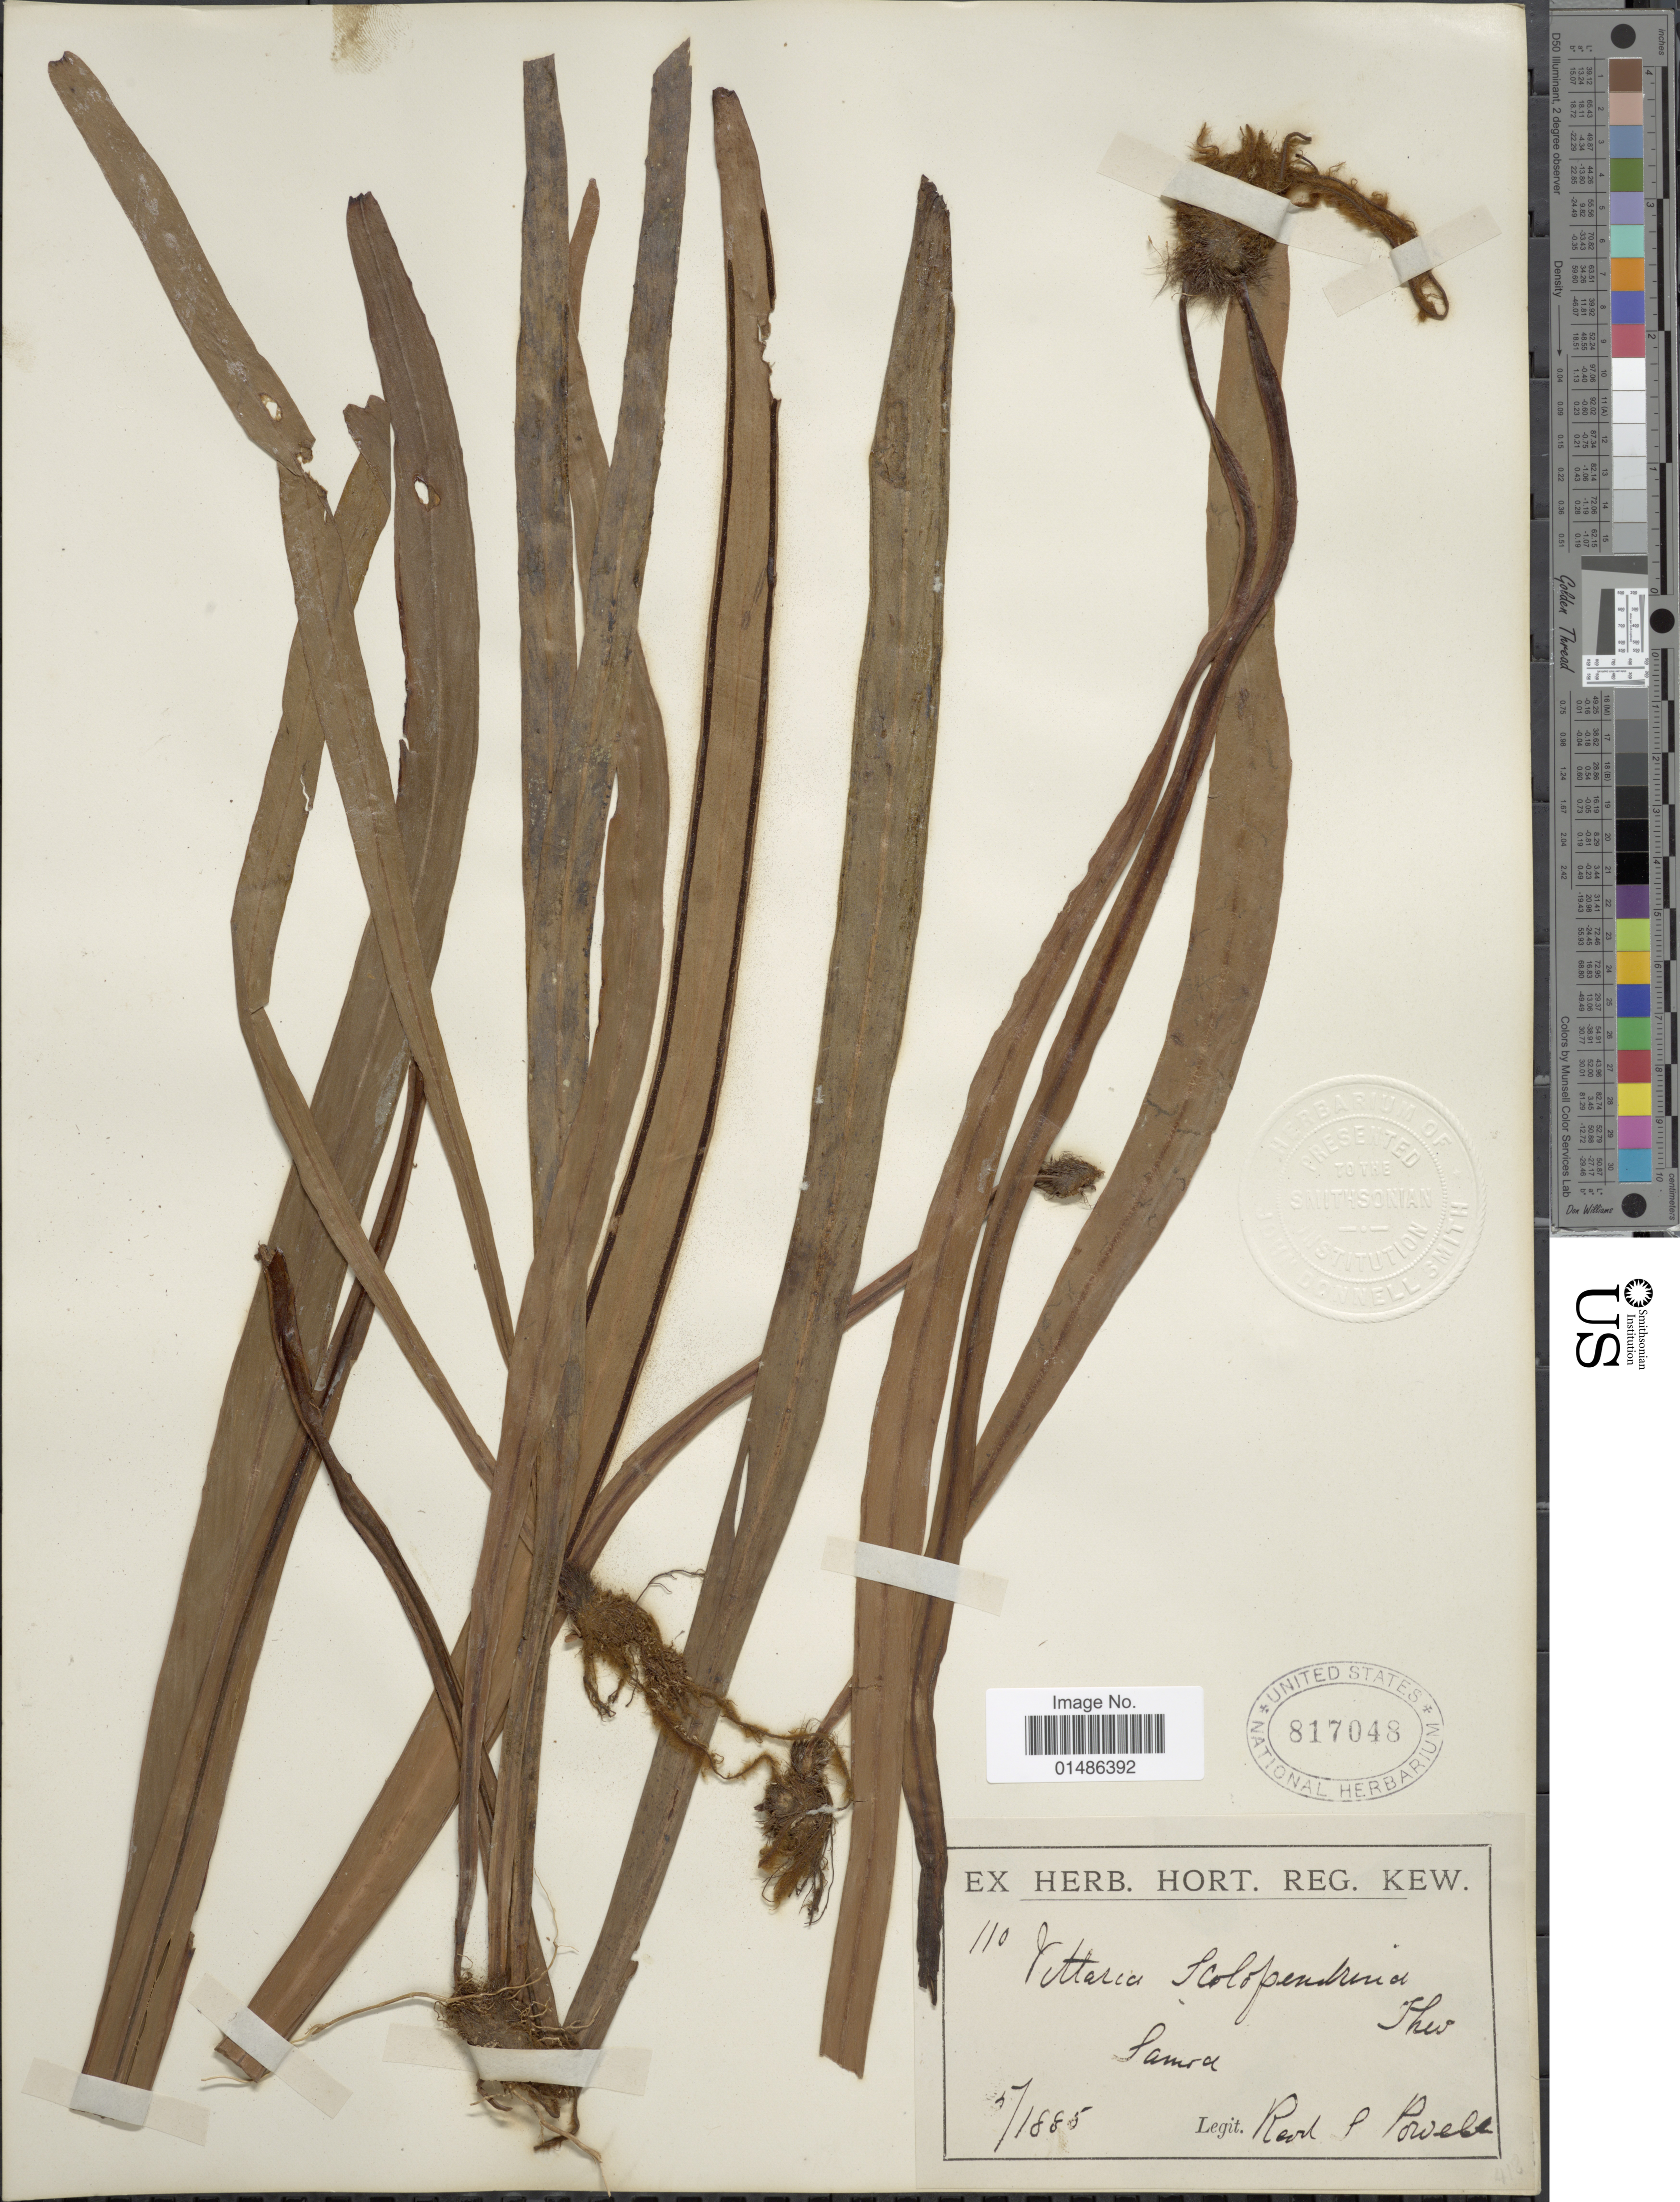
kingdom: Plantae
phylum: Tracheophyta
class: Polypodiopsida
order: Polypodiales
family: Pteridaceae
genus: Haplopteris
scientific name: Haplopteris scolopendrina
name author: (Bory) Presl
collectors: T. Powell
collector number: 110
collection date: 1885-05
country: Samoa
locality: Samoa.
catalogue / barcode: US 817048